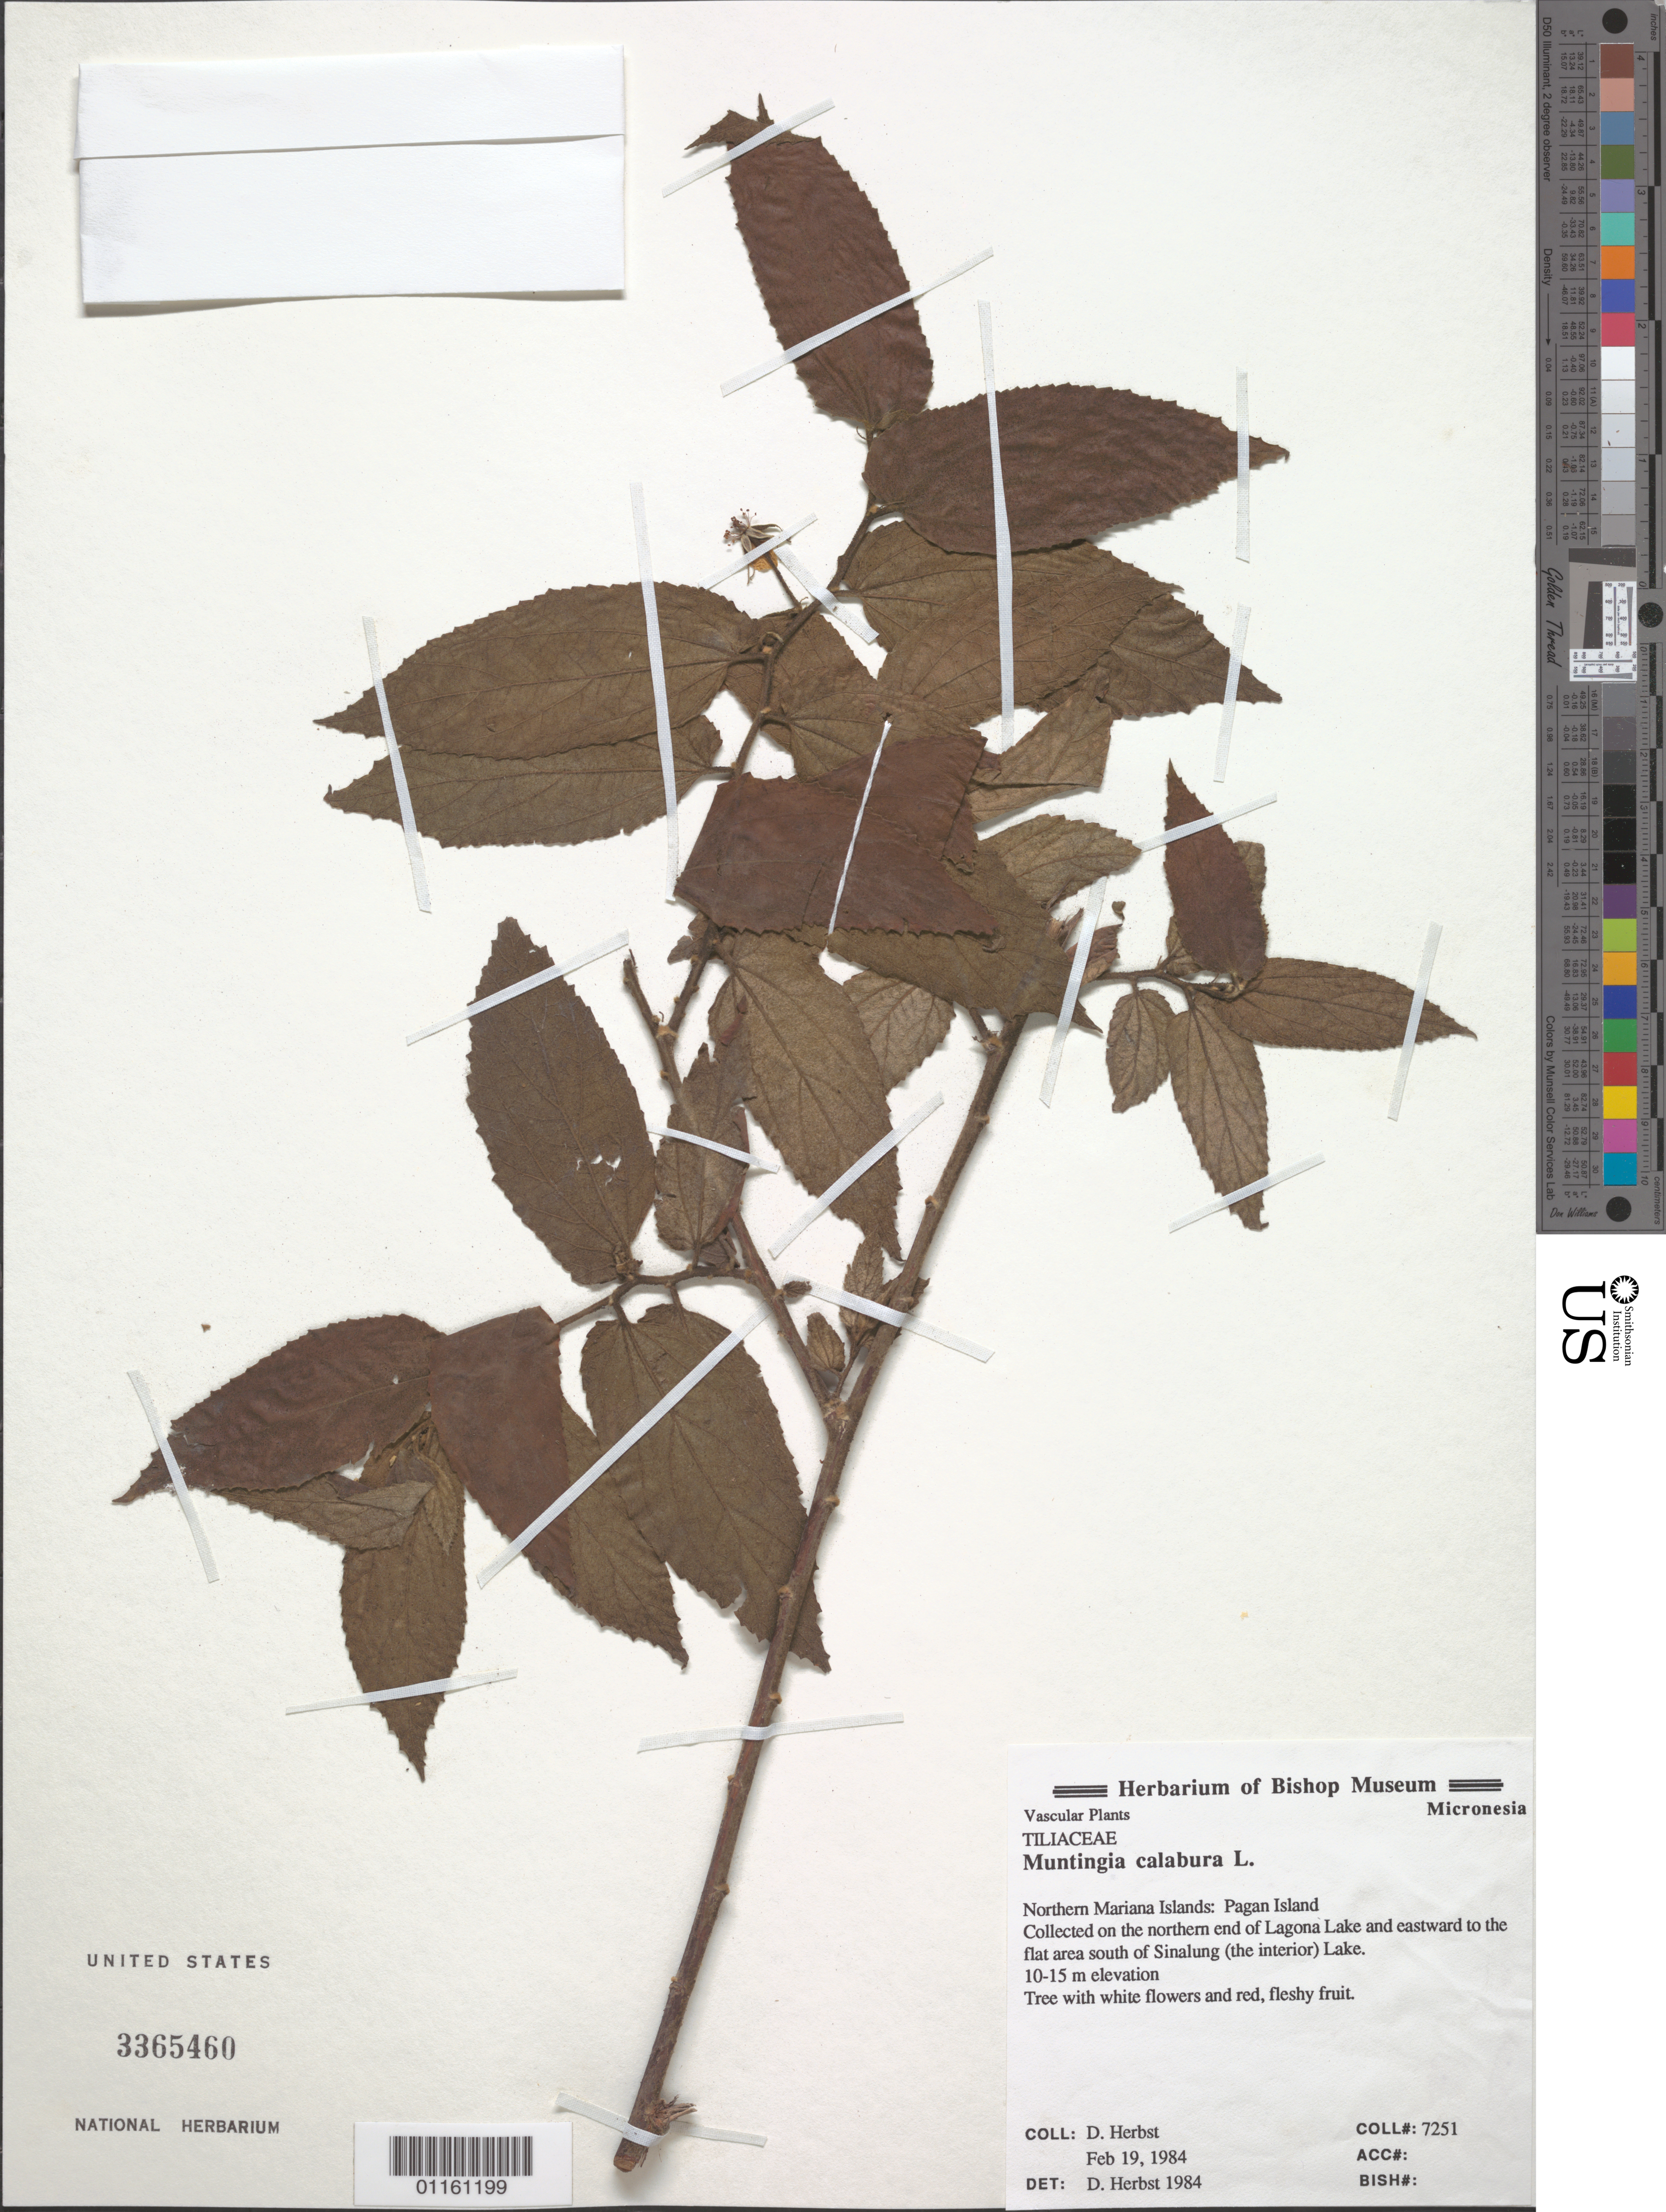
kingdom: Plantae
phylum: Tracheophyta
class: Magnoliopsida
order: Malvales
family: Muntingiaceae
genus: Muntingia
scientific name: Muntingia calabura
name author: L.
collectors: D. Herbst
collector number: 7251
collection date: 1984-02-19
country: Northern Mariana Islands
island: Pagan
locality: Northern end of Lagona Lake and eatward to the flat area south of Sinalung (the interior) Lake.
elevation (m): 10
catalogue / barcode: US 3365460